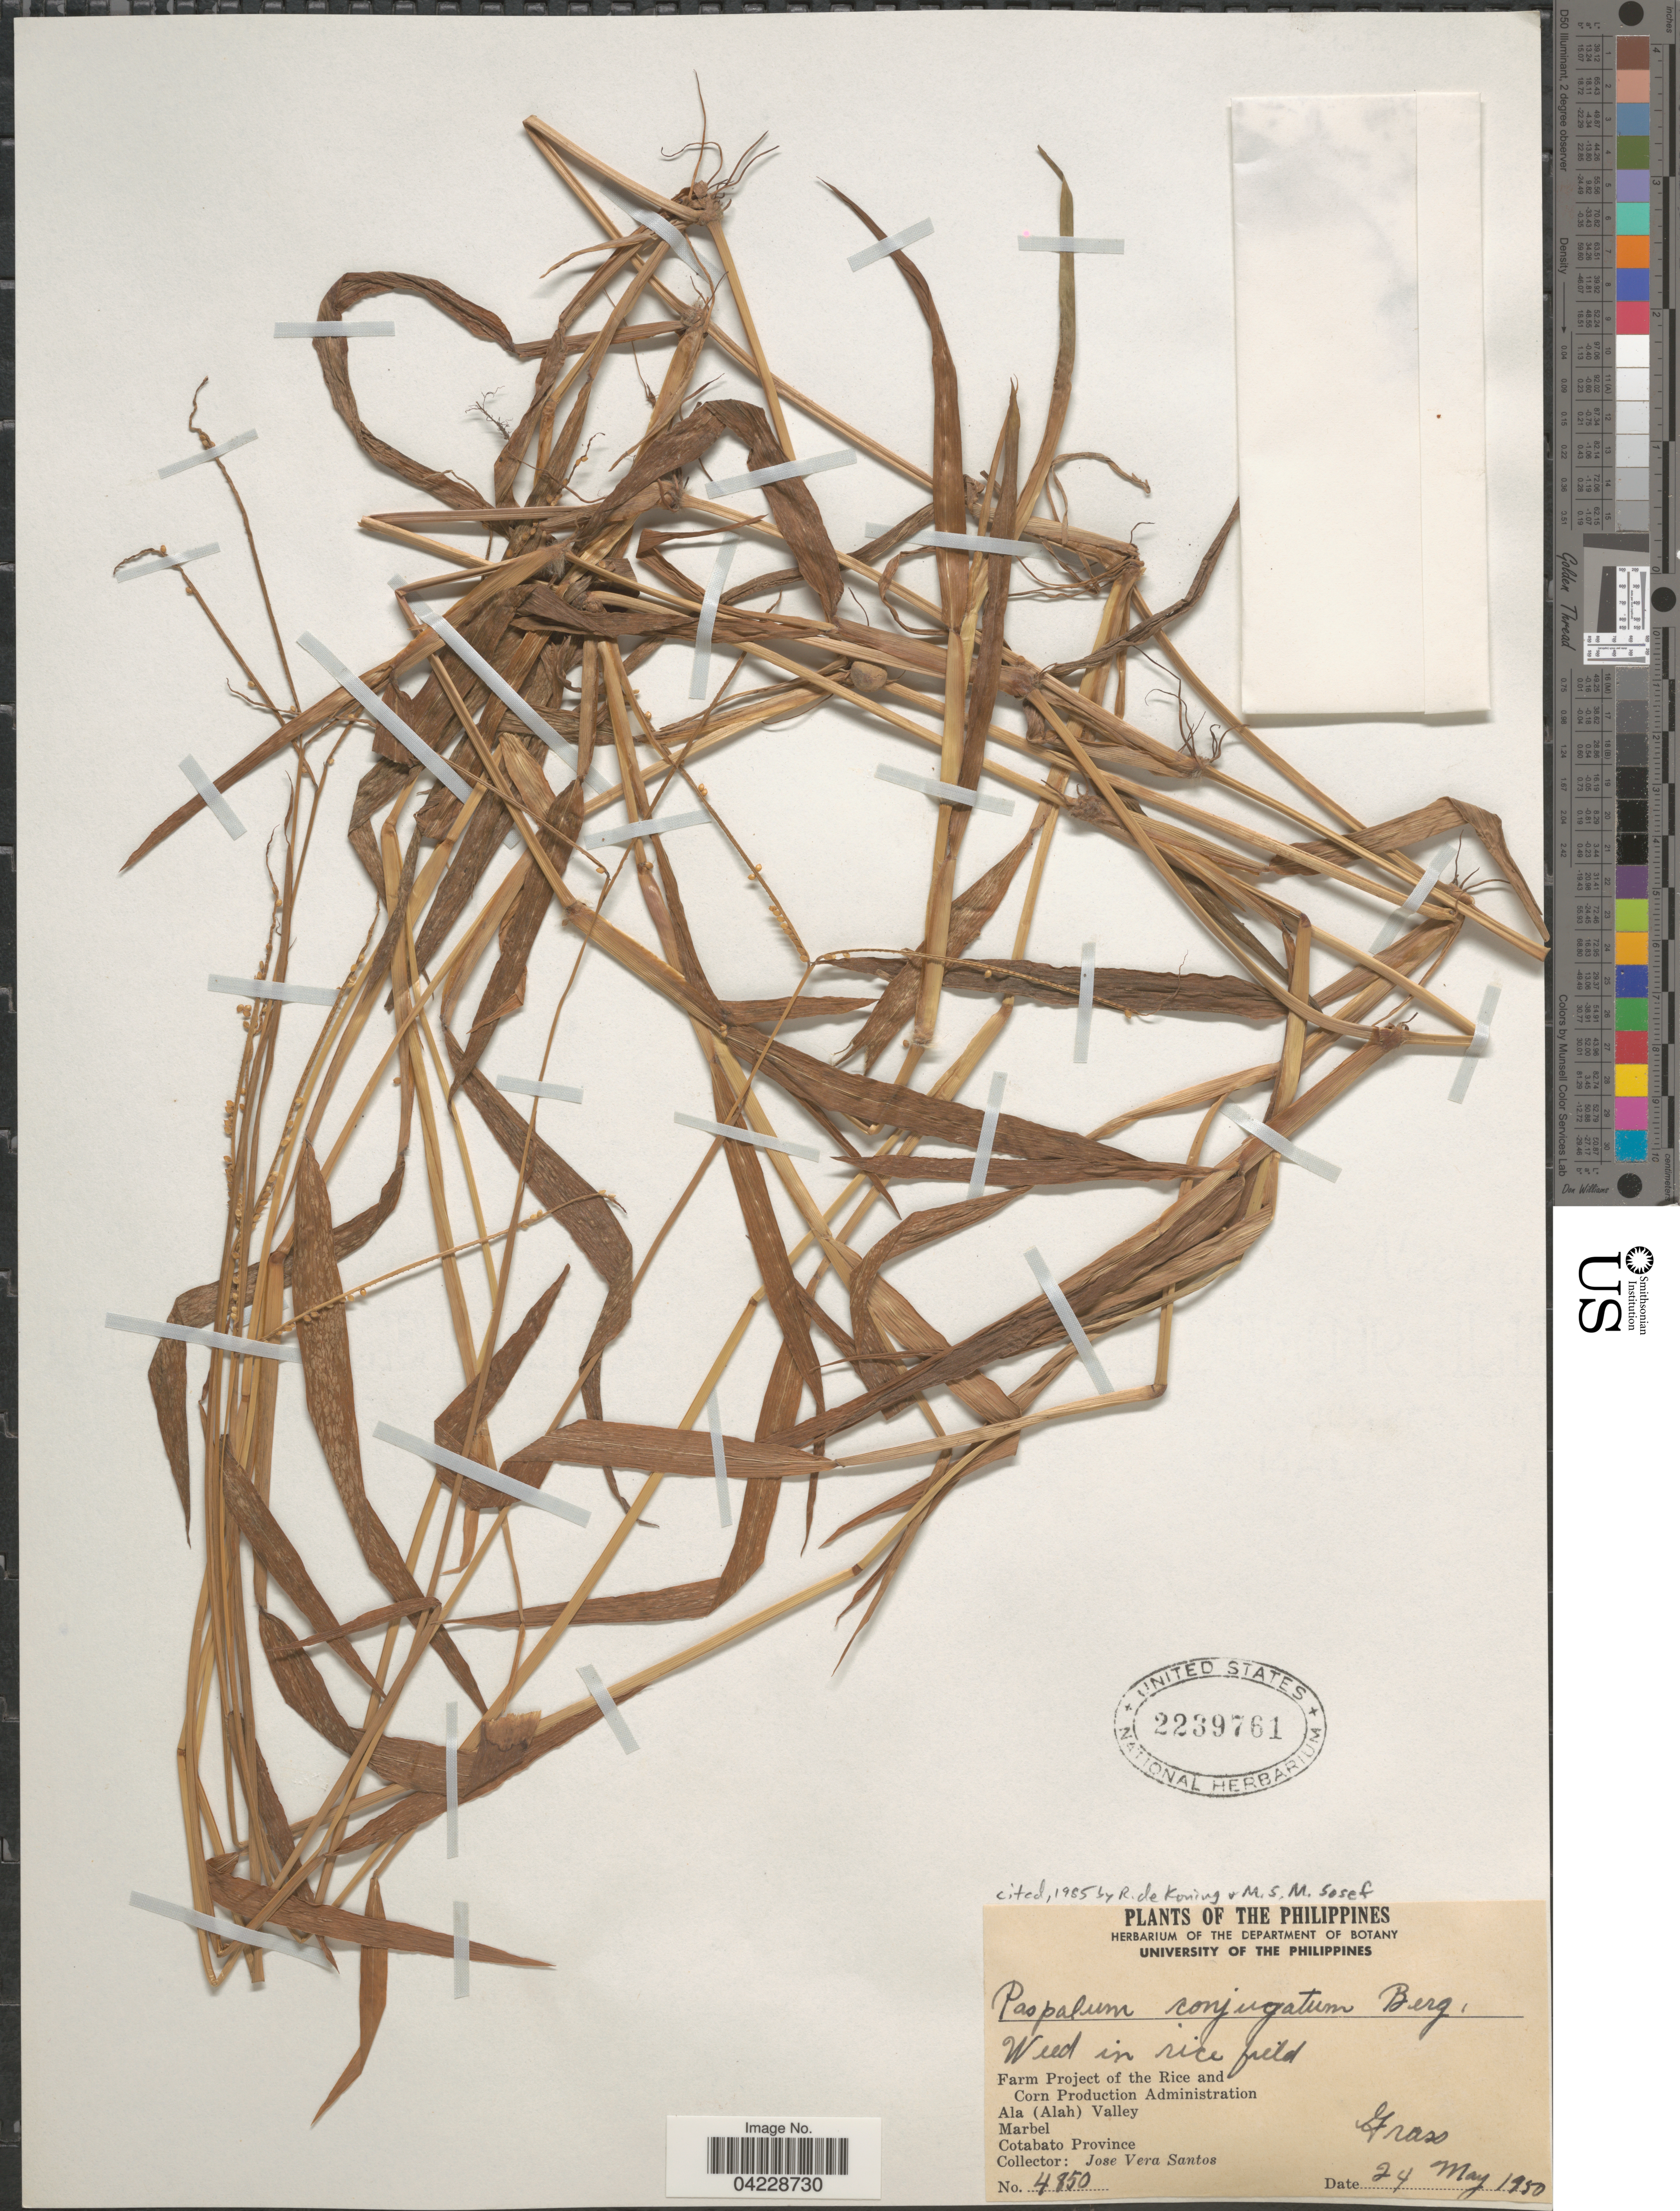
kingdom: Plantae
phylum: Tracheophyta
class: Liliopsida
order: Poales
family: Poaceae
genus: Paspalum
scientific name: Paspalum conjugatum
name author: P.J. Bergius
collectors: J. Santos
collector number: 4850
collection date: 1950-05-24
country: Philippines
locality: Weed in rice field. Farm Project of the Rice and Corn Production Administration. Ala (Alah) Valley. Marbel. Cotabato Province.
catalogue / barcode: US 2239761